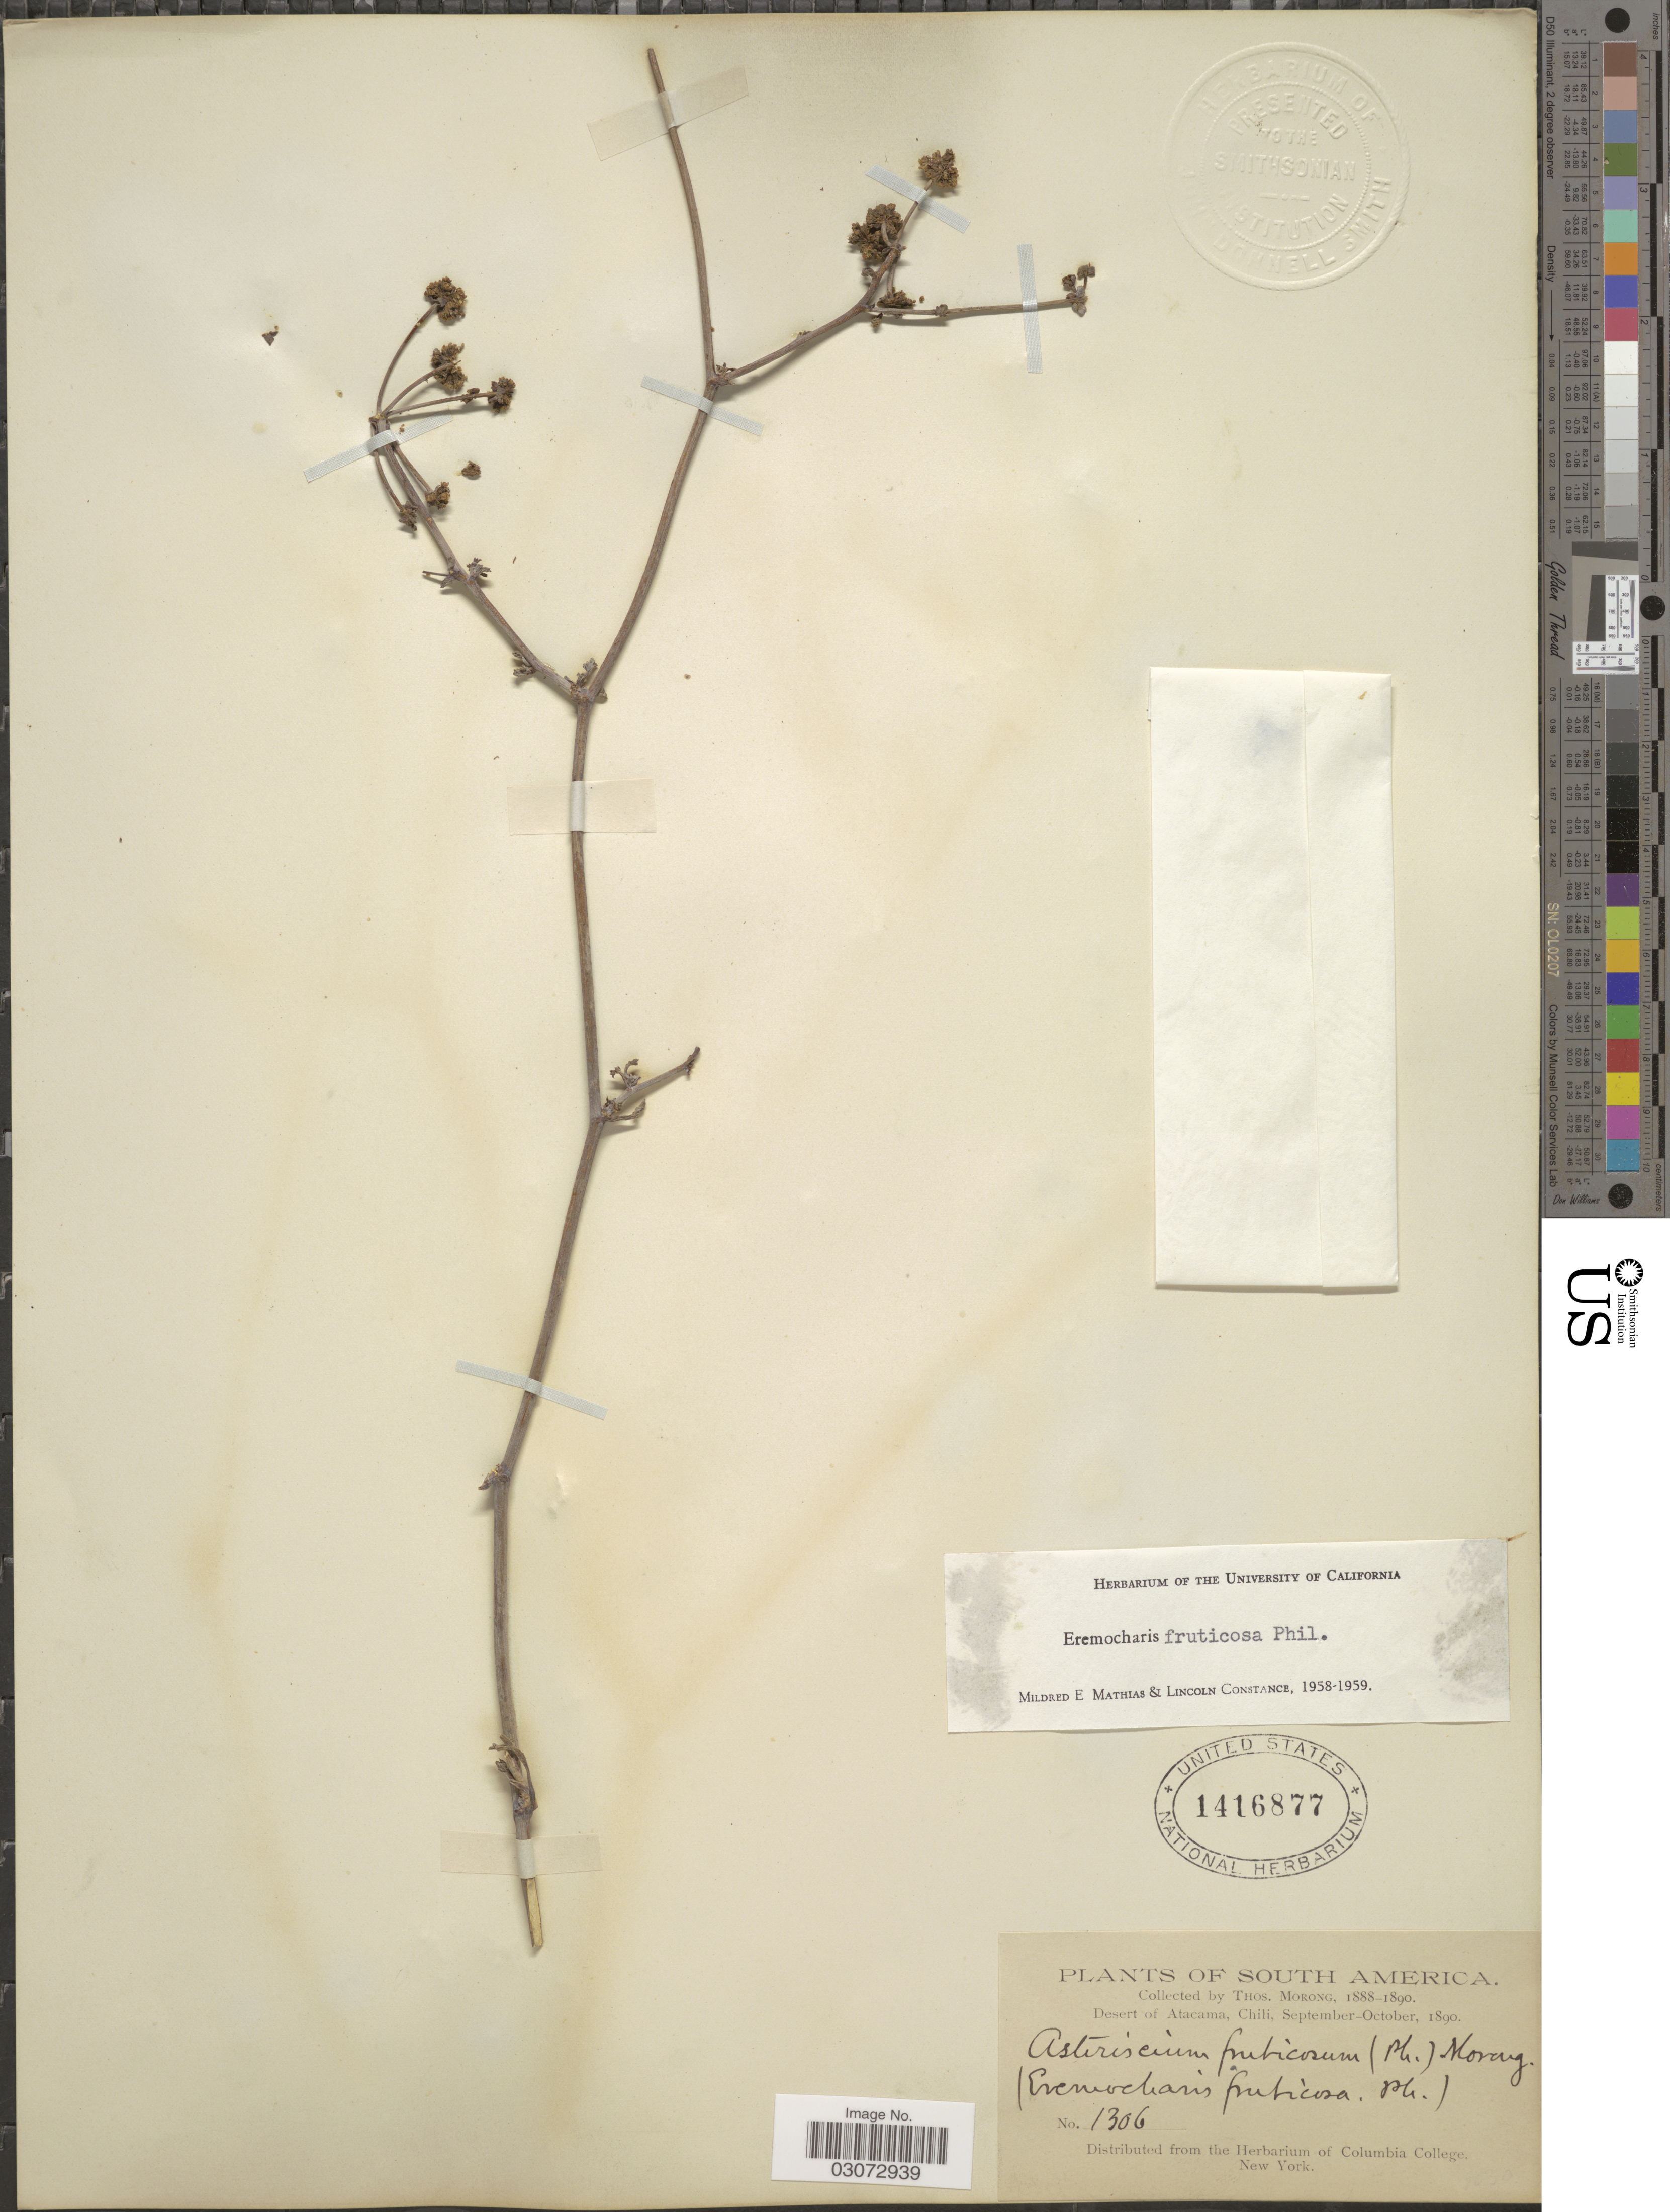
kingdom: Plantae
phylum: Tracheophyta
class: Magnoliopsida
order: Apiales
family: Apiaceae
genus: Eremocharis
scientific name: Eremocharis fruticosa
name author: Phil.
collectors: ex herb. T. Morong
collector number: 1306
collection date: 1890-09/1890-10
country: Chile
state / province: Atacama (III)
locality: Desert of Atacama.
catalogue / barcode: US 1416877